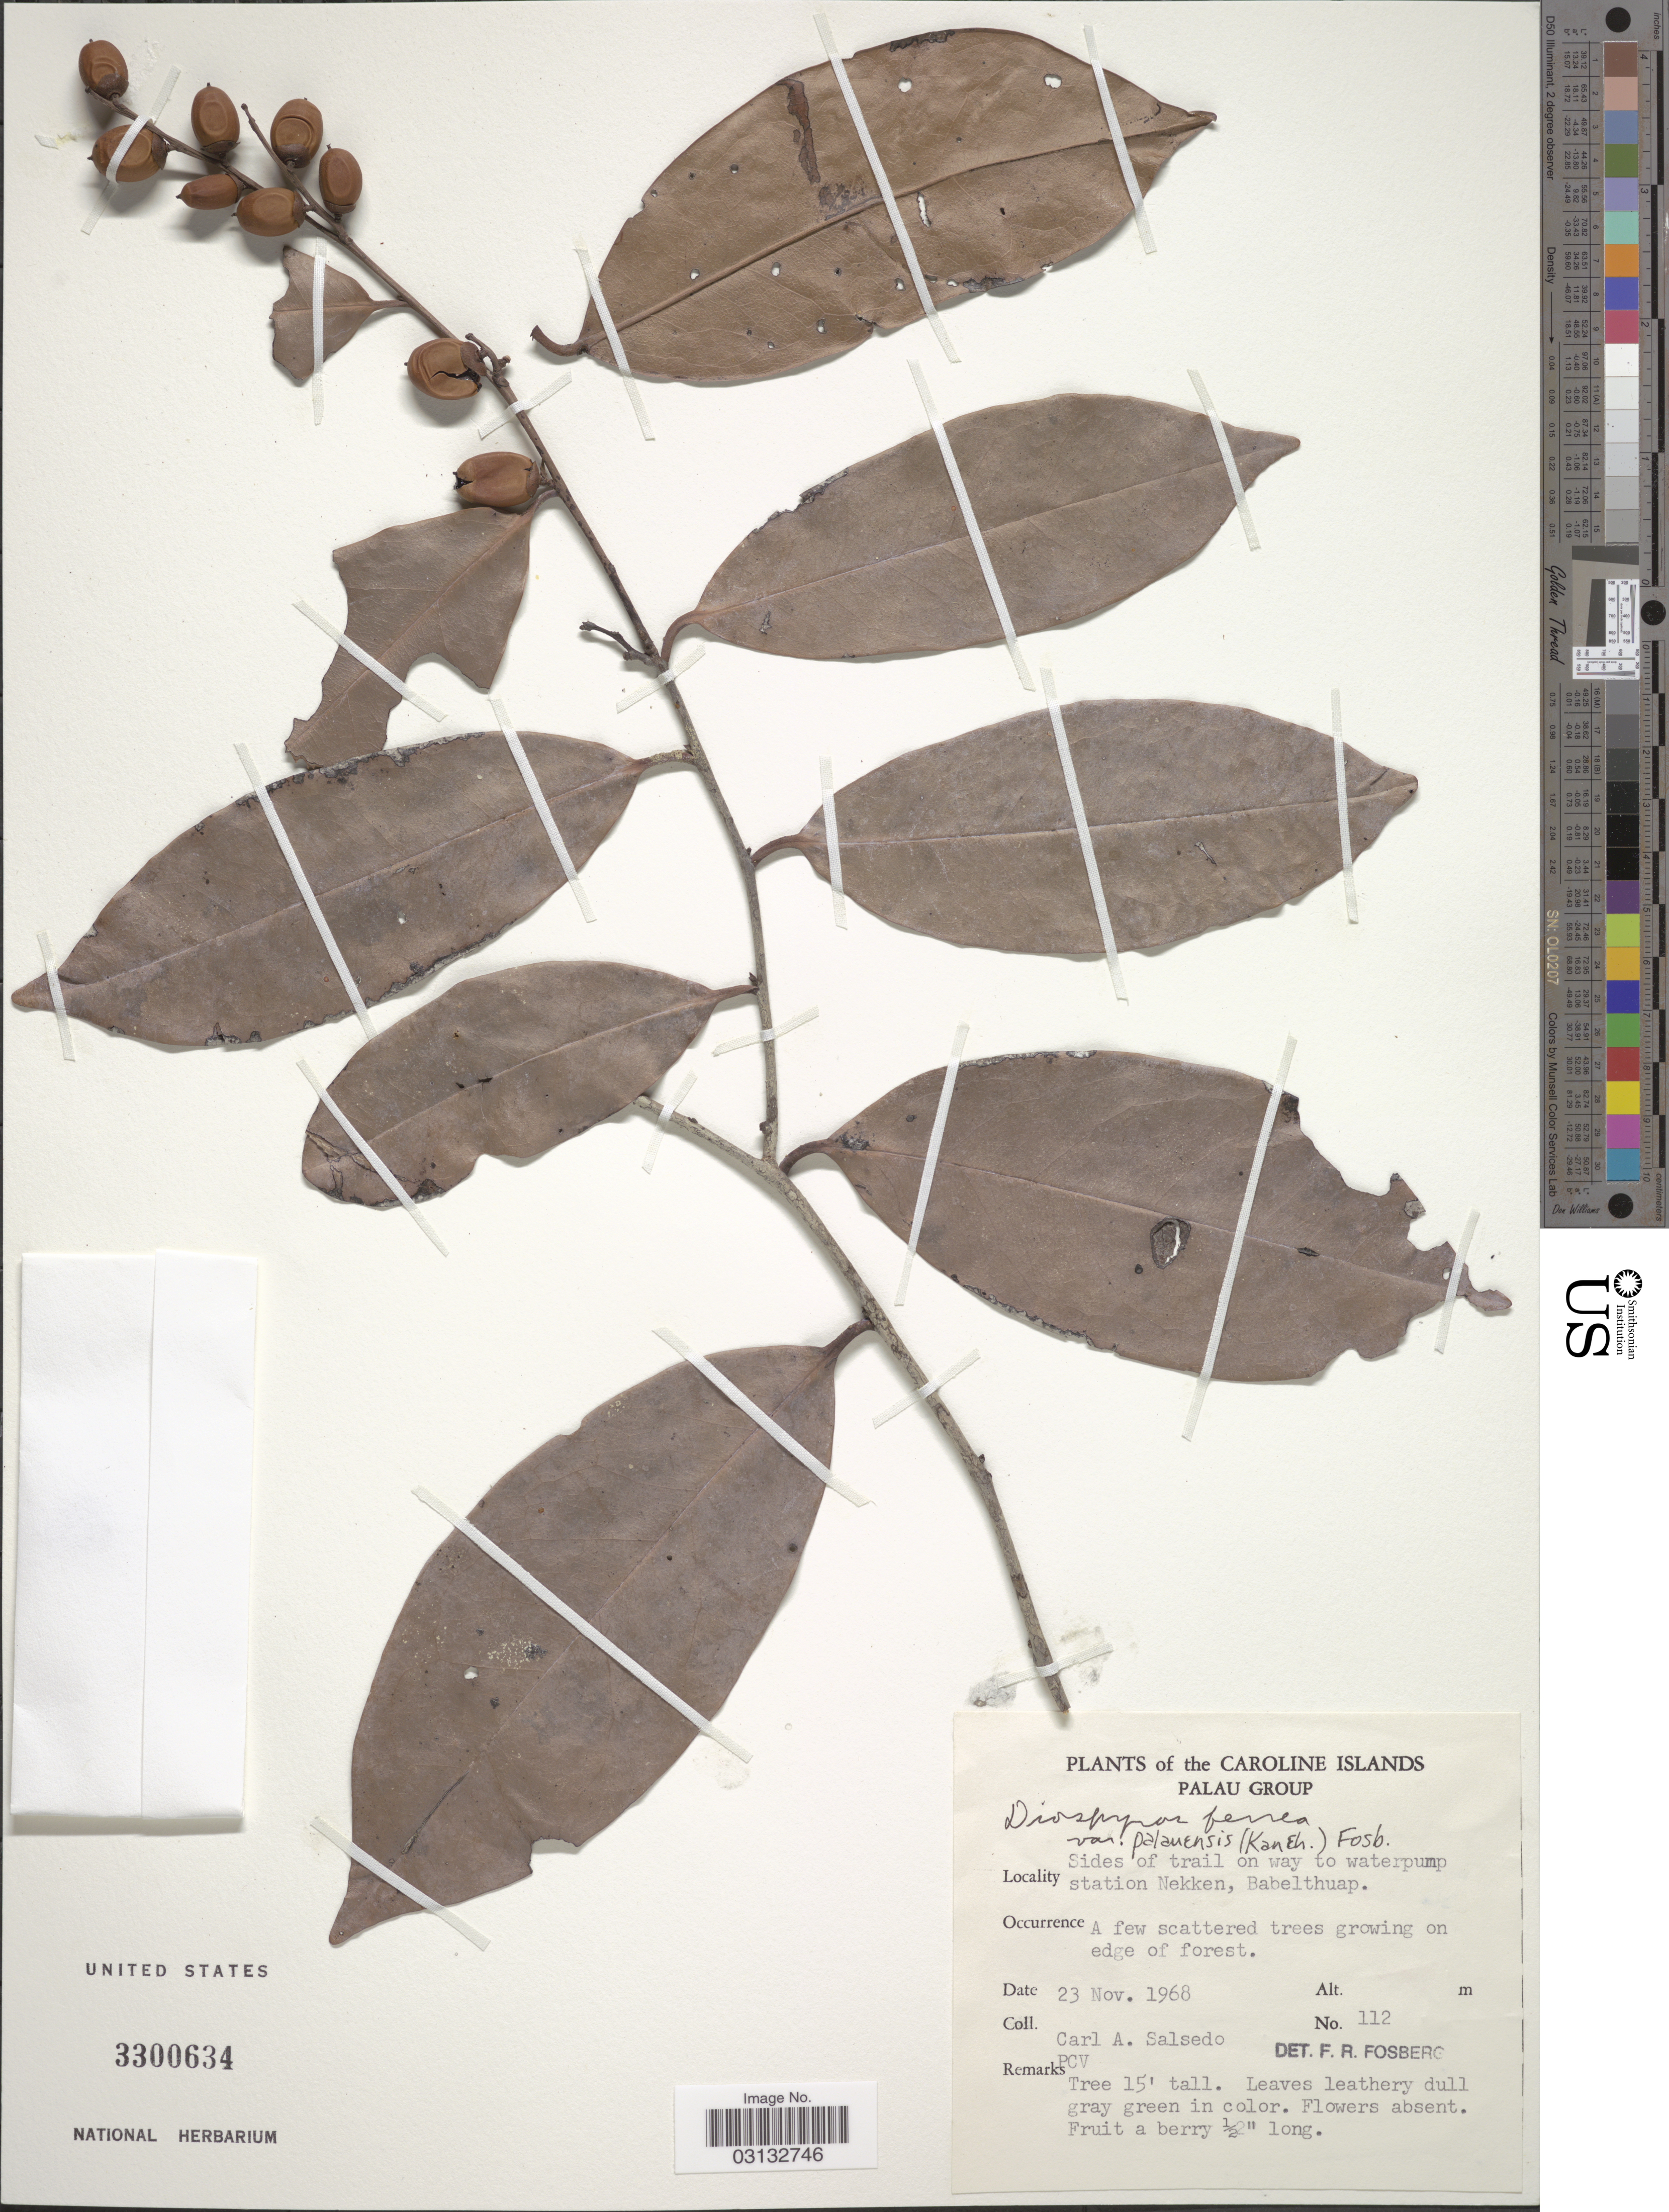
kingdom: Plantae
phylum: Tracheophyta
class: Magnoliopsida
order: Ericales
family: Ebenaceae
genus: Diospyros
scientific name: Diospyros ferrea var. palauensis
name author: (Kaneh.) Fosberg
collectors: C.A. Salsedo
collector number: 112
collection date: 1968-11-23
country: Palau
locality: Caroline Islands. Palau Group. Sides of trail on way to waterpump station Nekken, Babelthuap.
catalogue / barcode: US 3300634